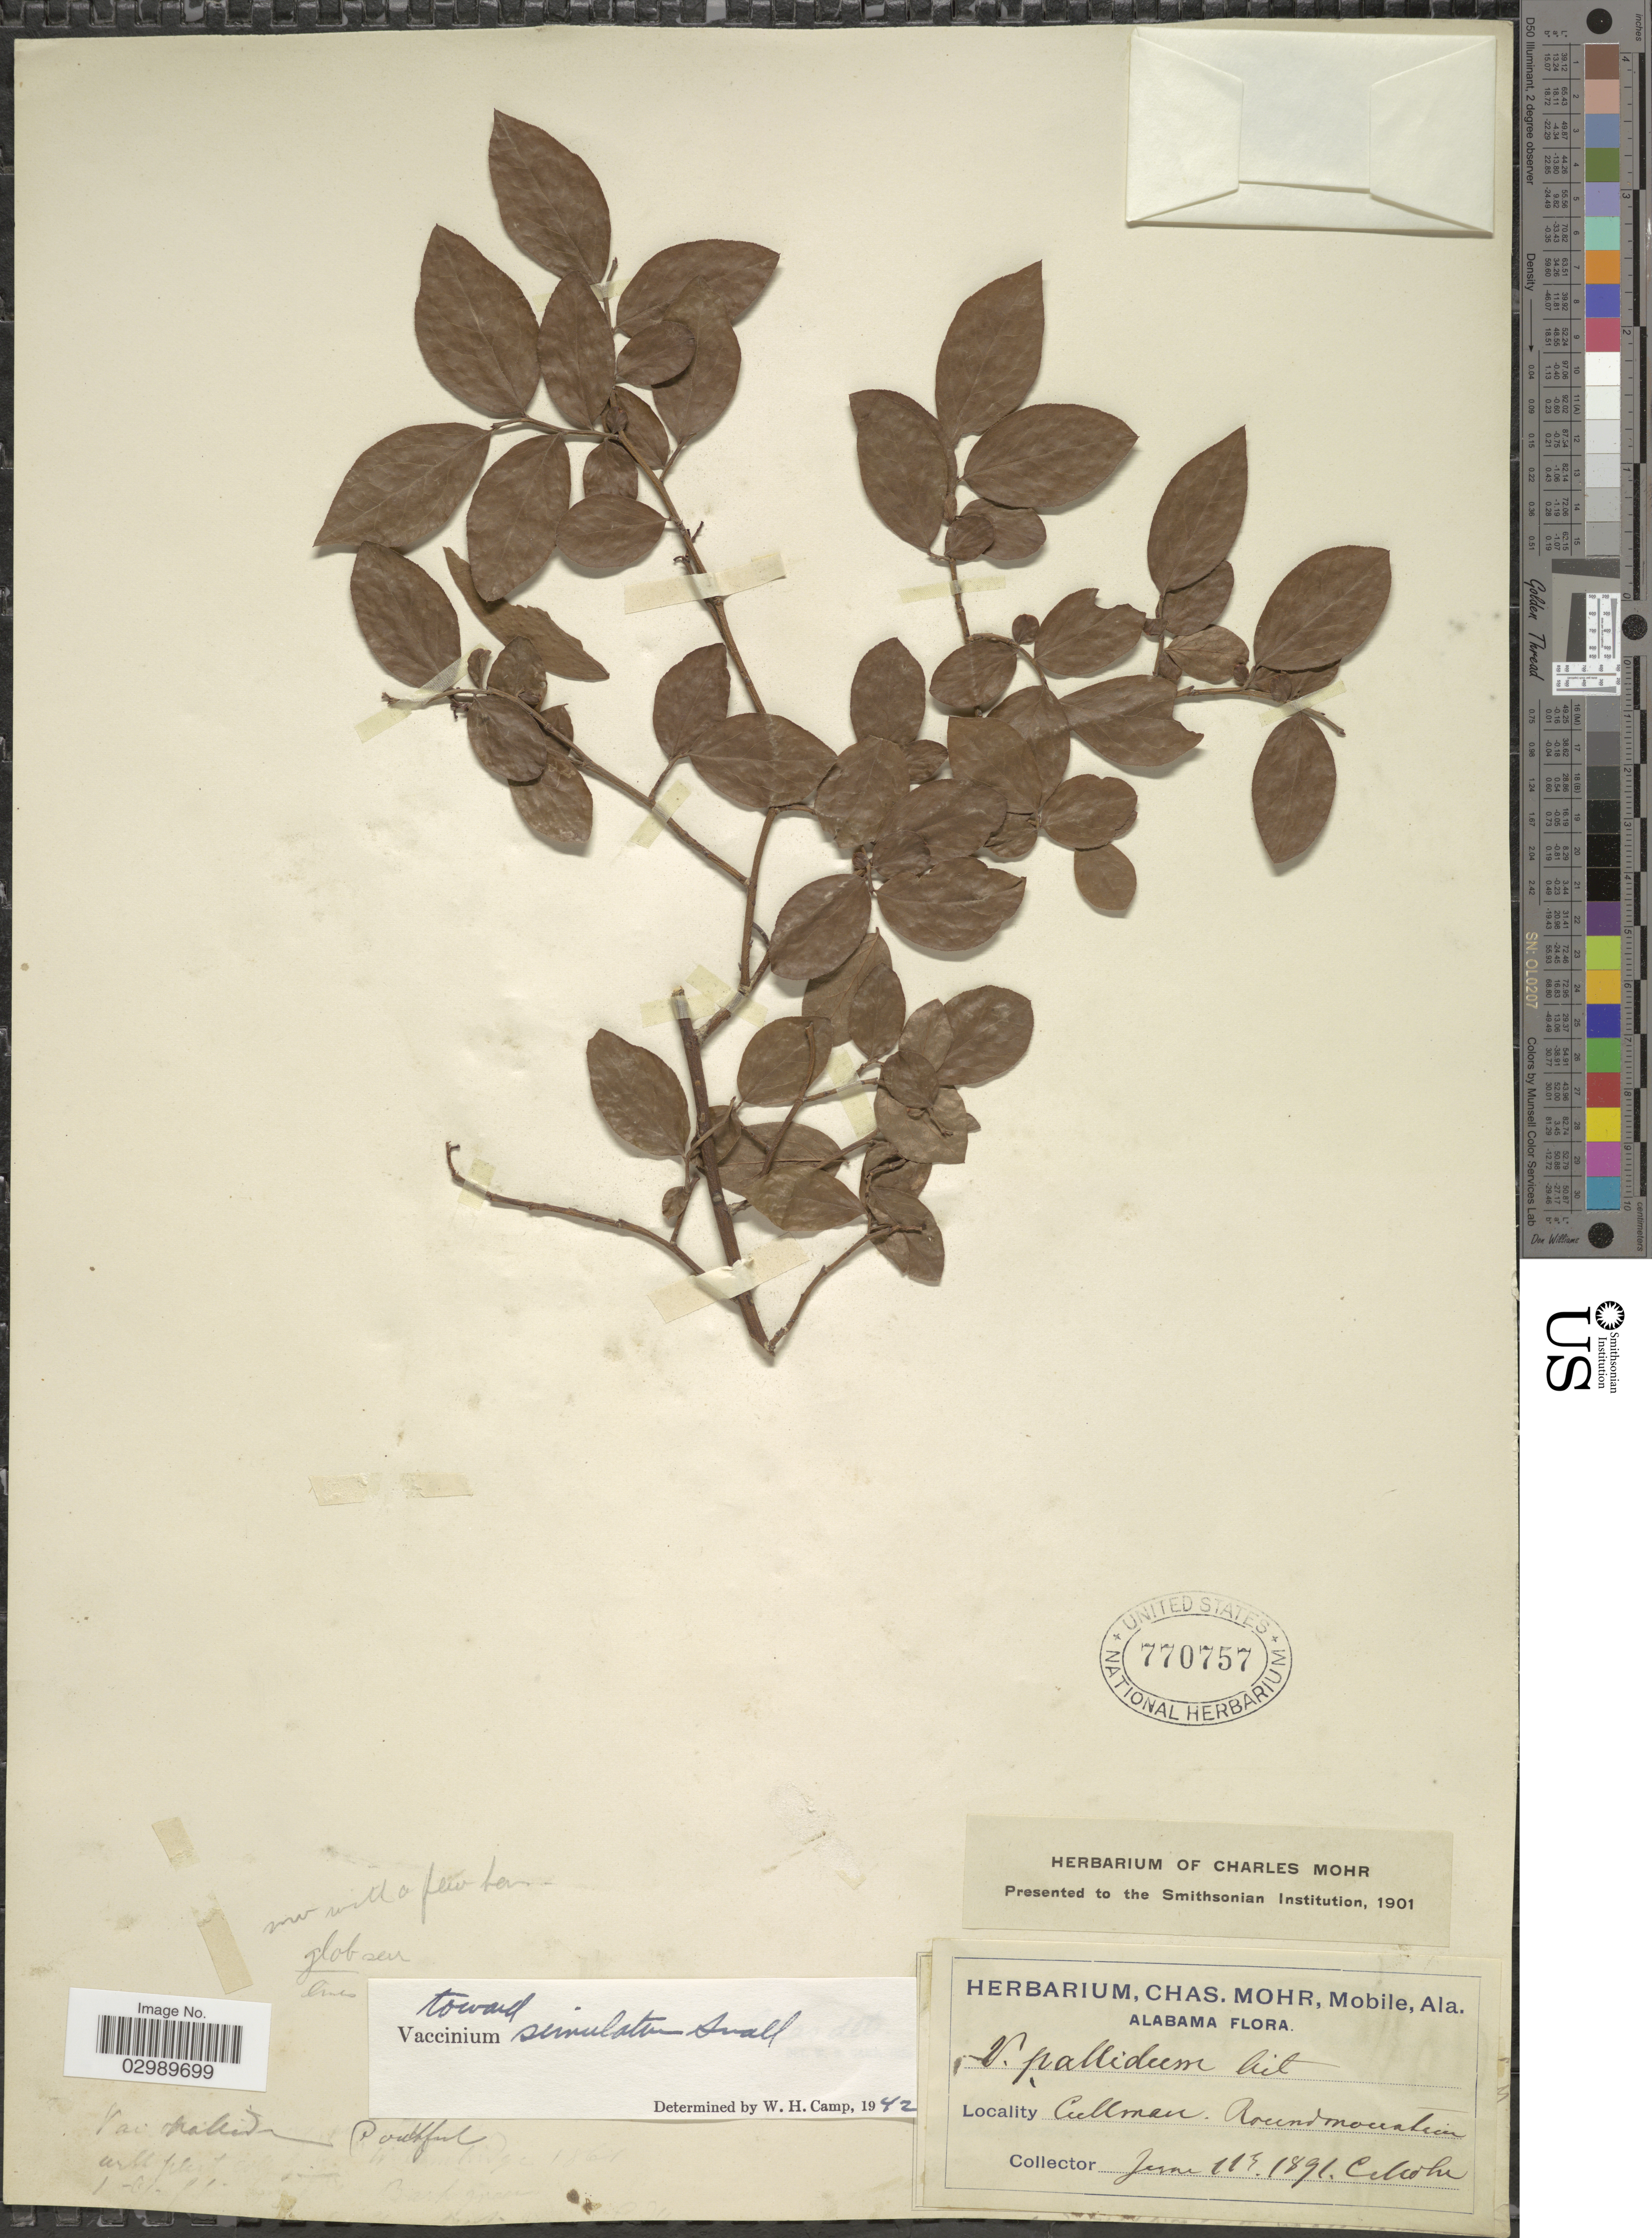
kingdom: Plantae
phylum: Tracheophyta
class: Magnoliopsida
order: Ericales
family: Ericaceae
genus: Vaccinium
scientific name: Vaccinium simulatum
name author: Small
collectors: Mohr, C. T. (herbarium)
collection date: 1891-06-11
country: United States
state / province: Alabama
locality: Cullman. Around mountain.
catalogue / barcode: US 770757